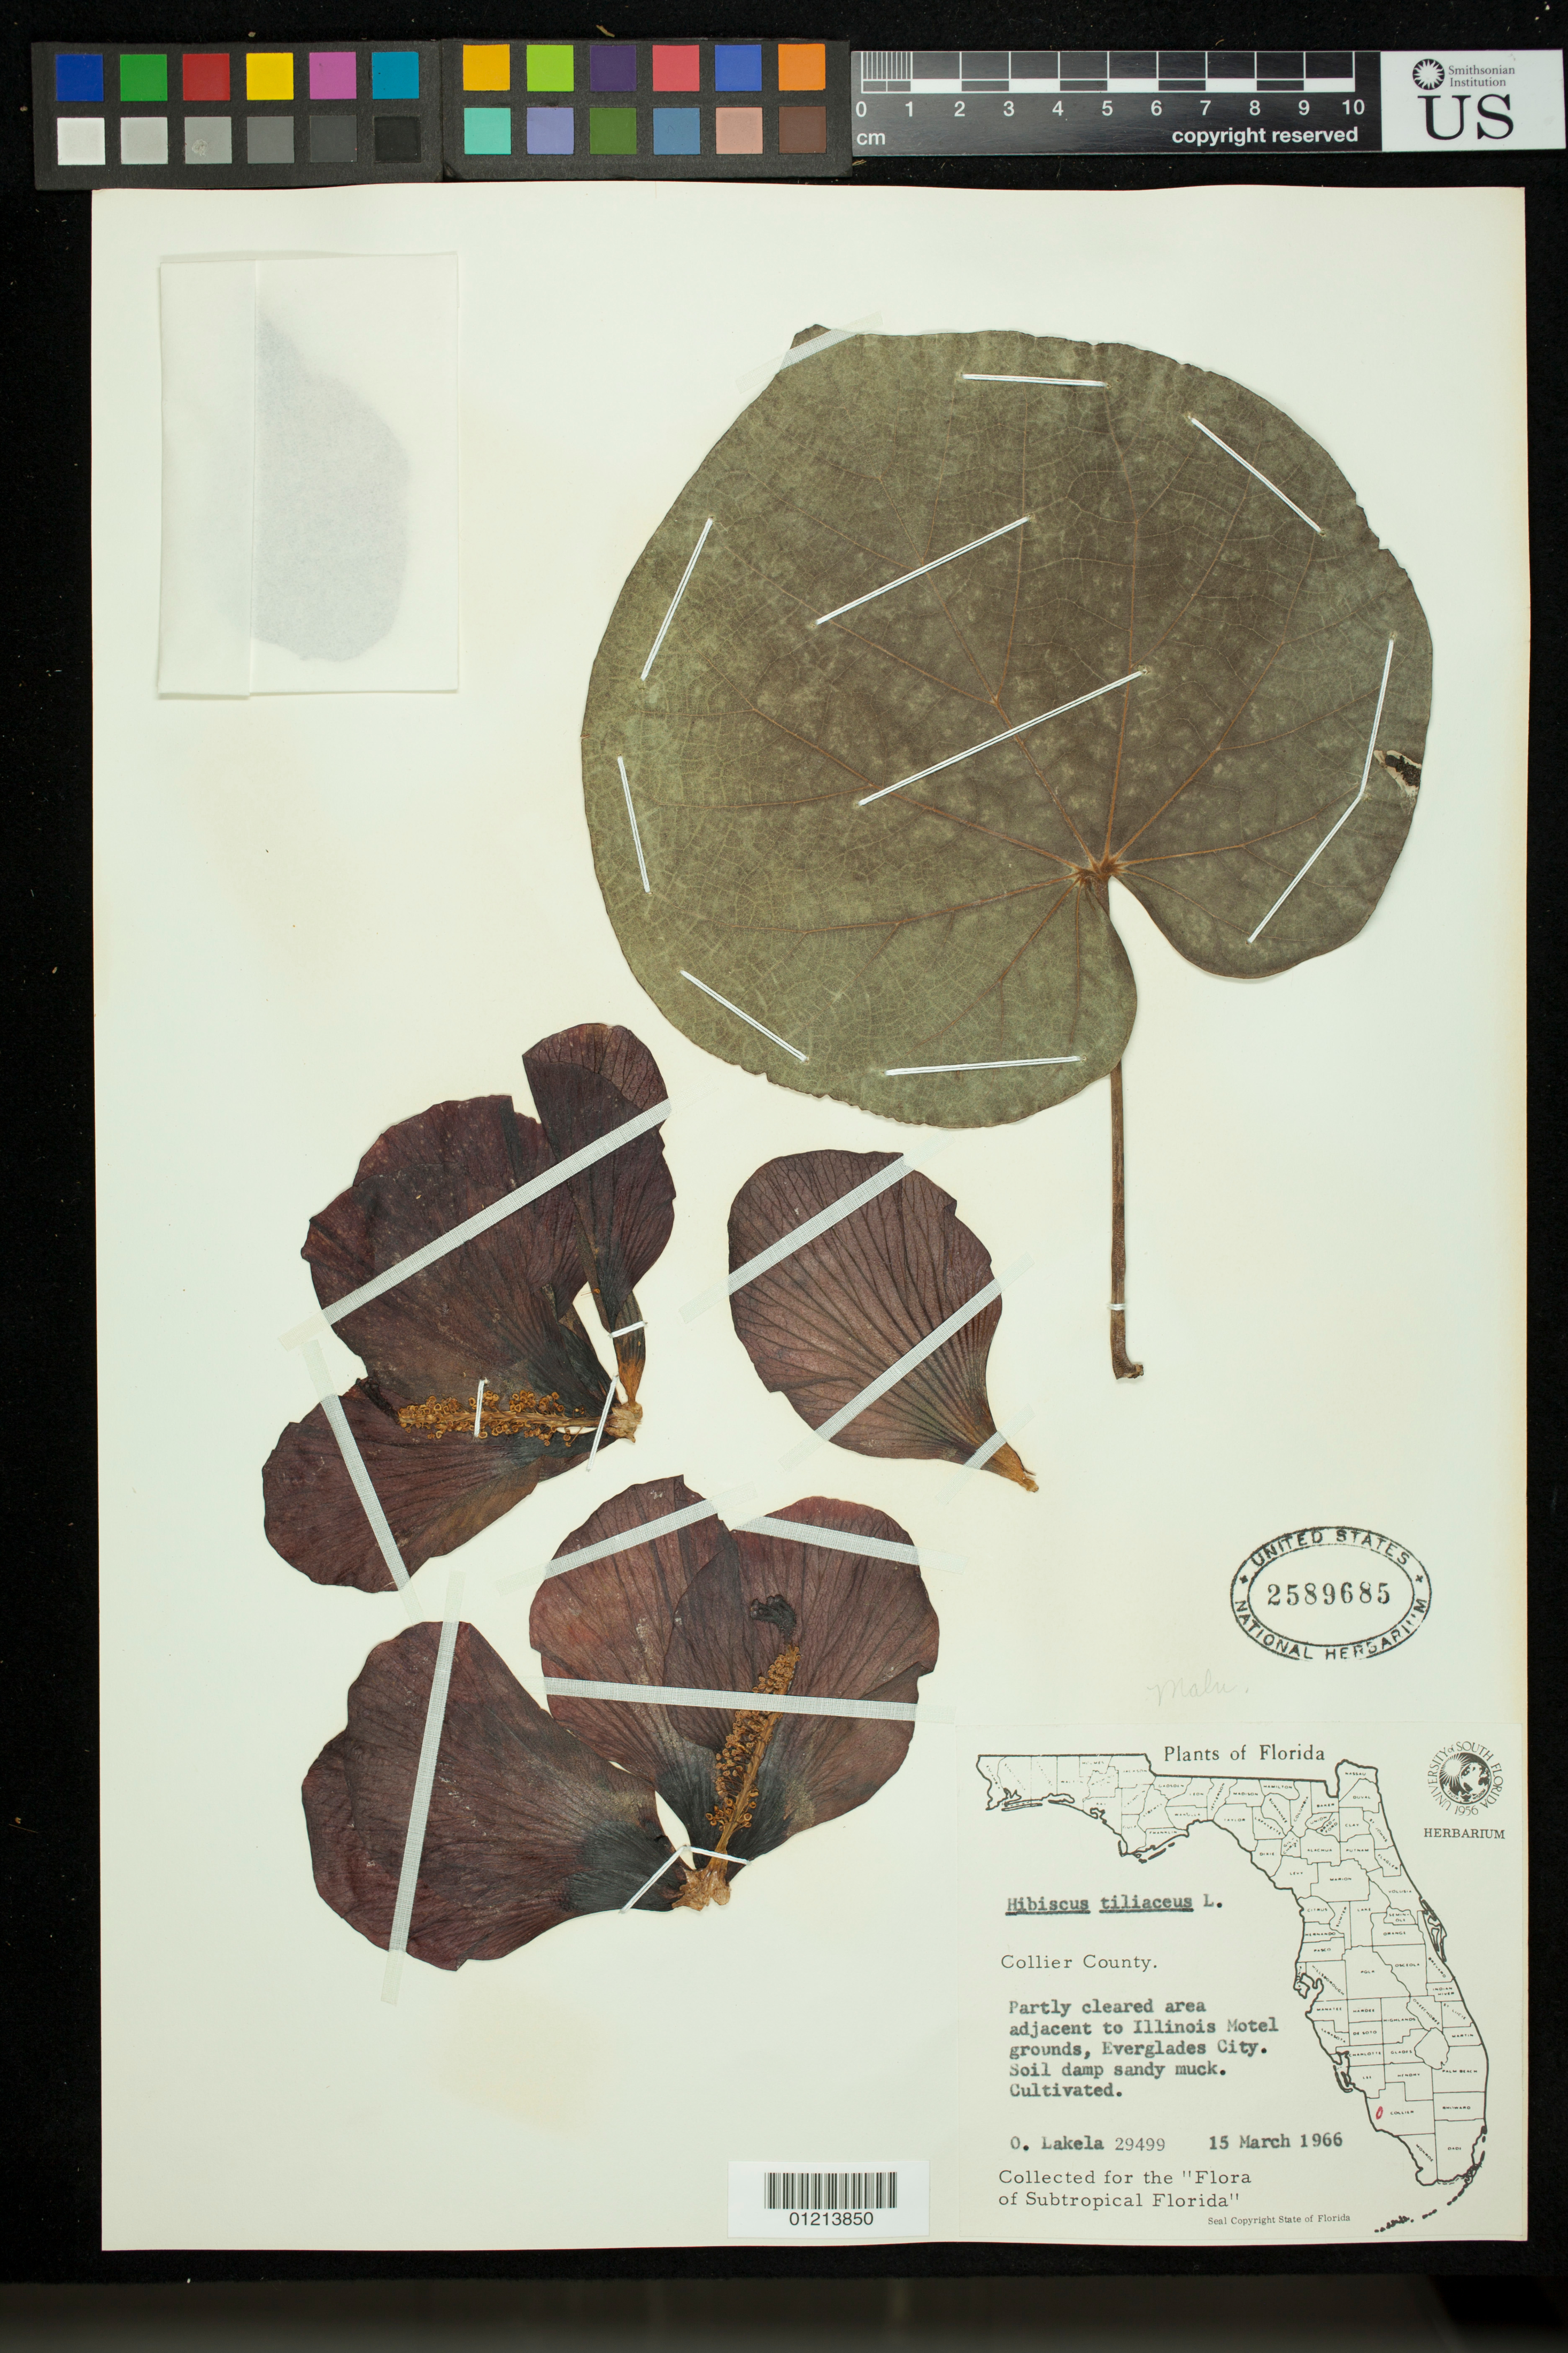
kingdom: Plantae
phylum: Tracheophyta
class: Magnoliopsida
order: Malvales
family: Malvaceae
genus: Talipariti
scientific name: Talipariti tiliaceum var. tiliaceum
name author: (L.) Fryxell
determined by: Dorr, Laurence J., Curator (BOT), Smithsonian Institution - National Museum of Natural History (UNITED STATES)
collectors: O. K. Lakela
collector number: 29499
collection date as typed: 15 Mar 1966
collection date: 1966-03-15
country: United States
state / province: Florida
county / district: Collier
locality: Collier County: Partly cleared area adjacent to Illinois Motel grounds, Everglades City. Cultivated.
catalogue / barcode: US 2589685